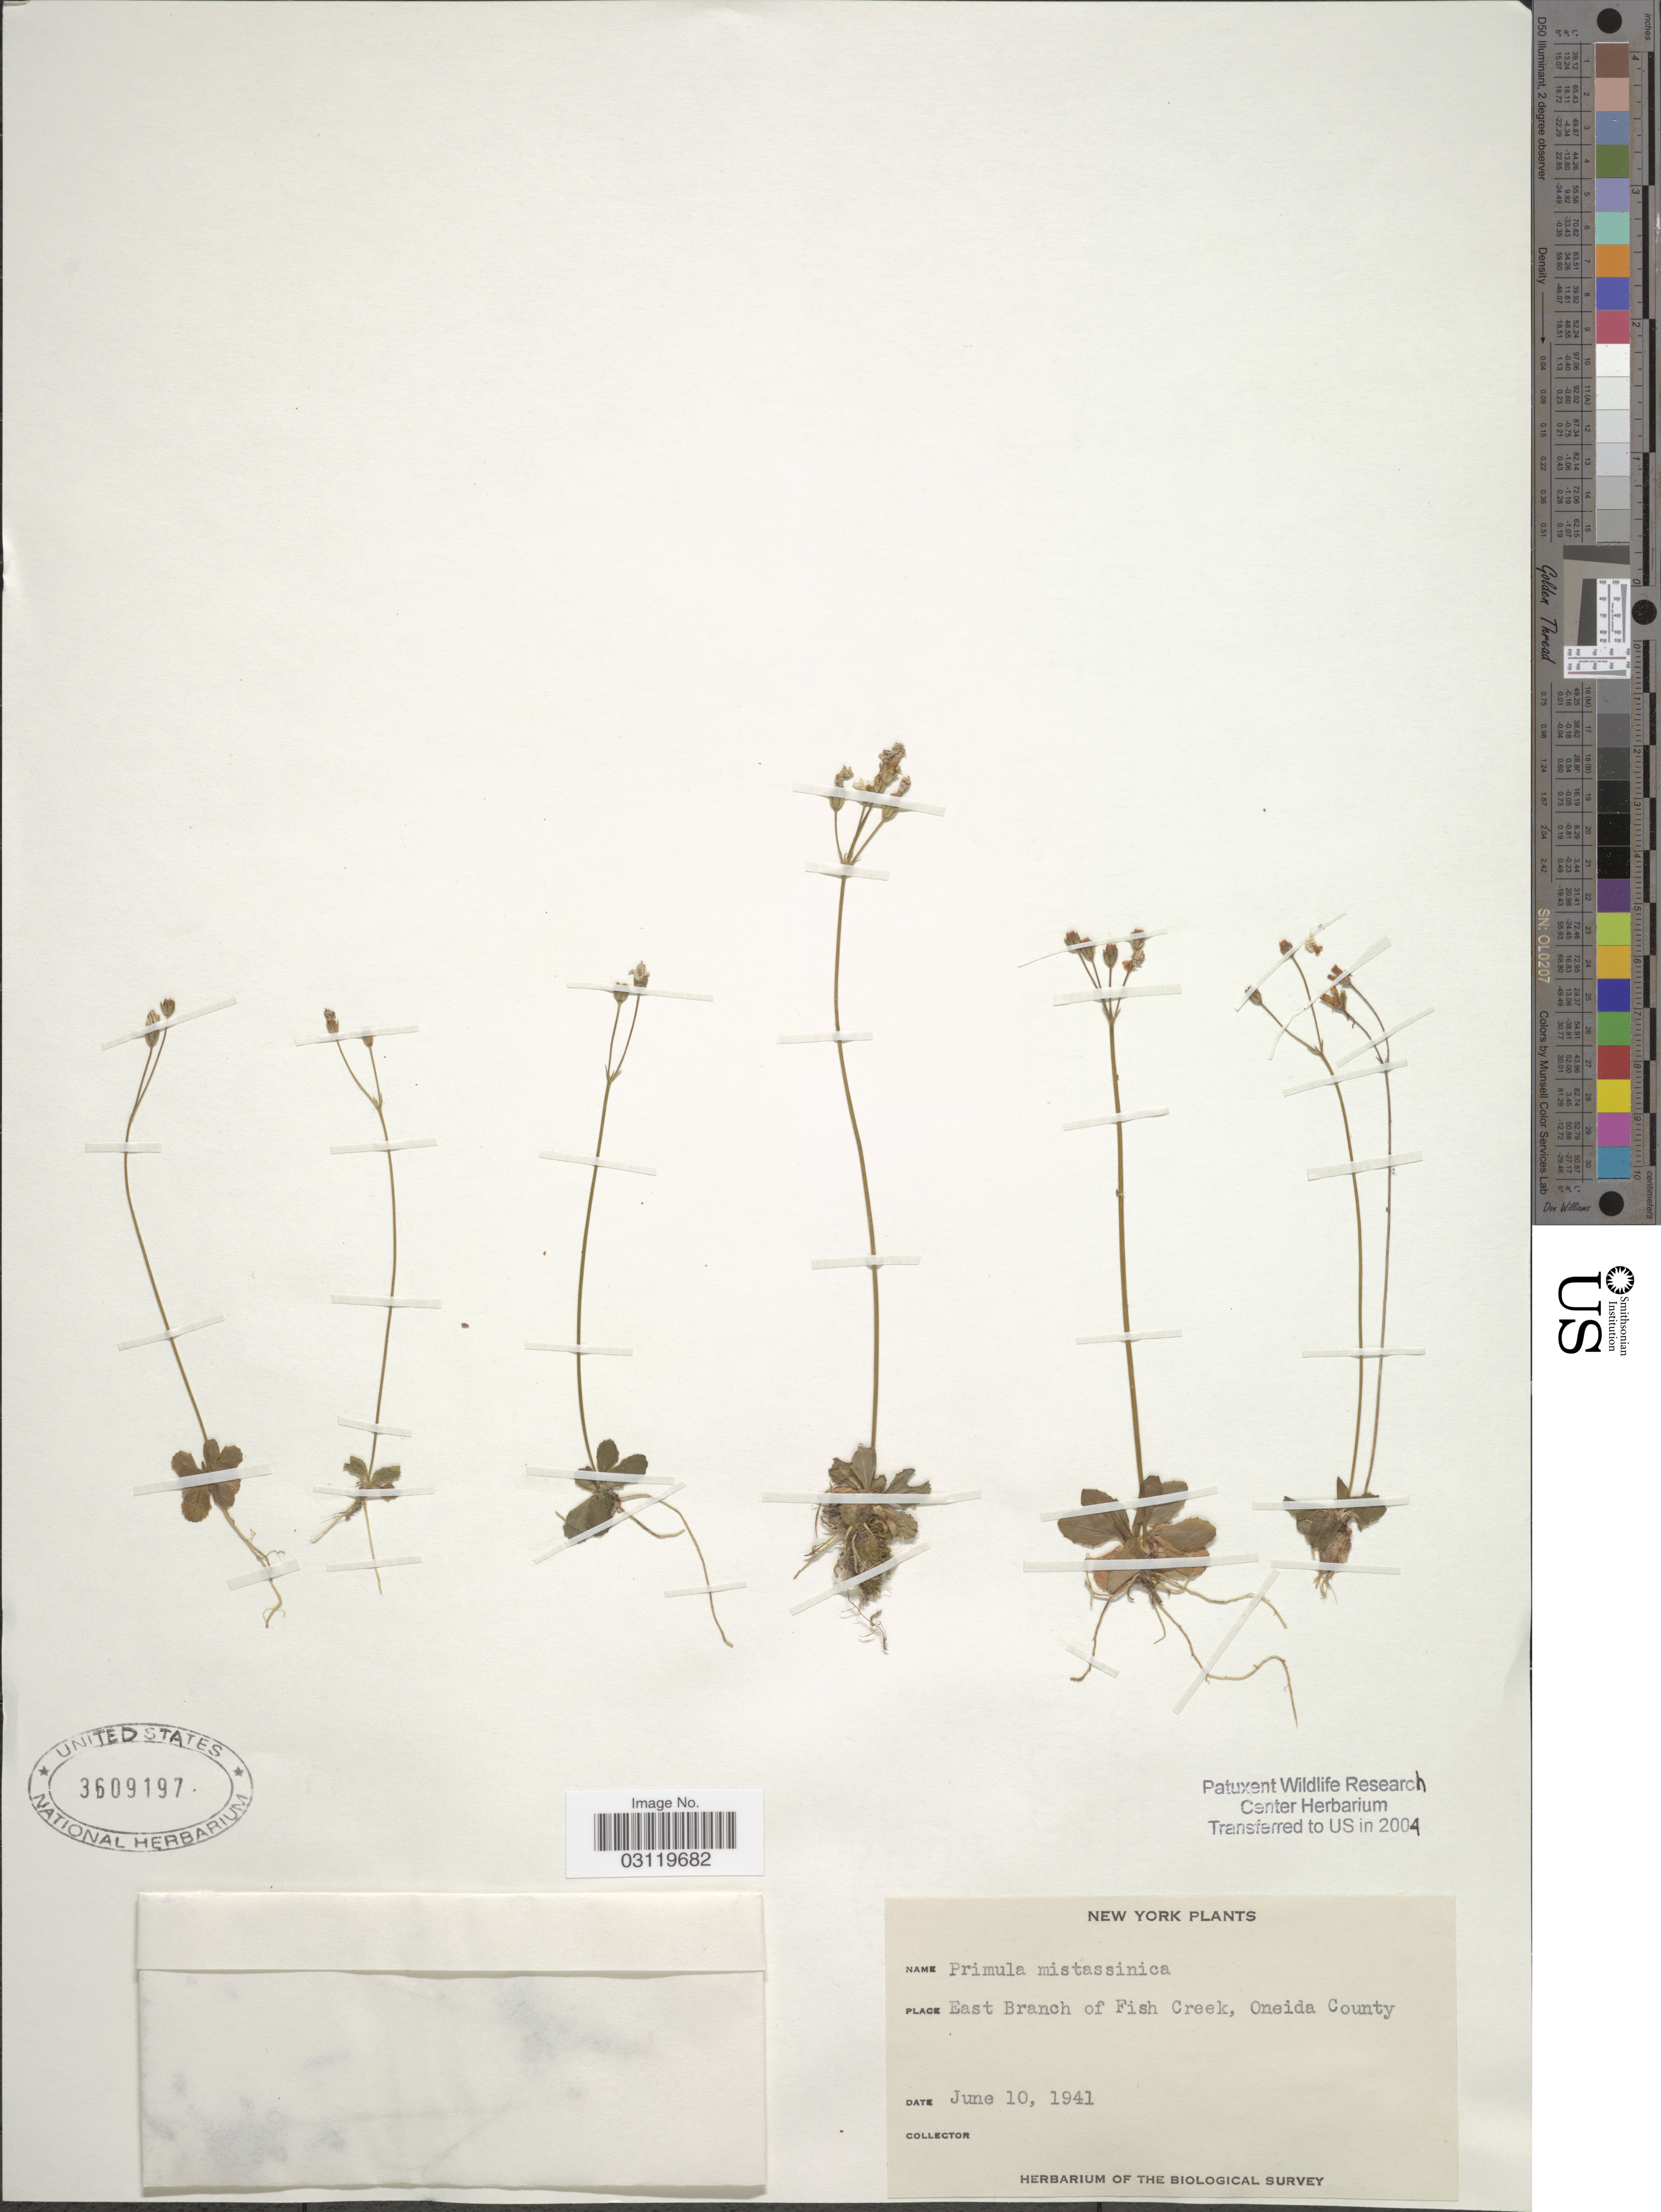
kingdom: Plantae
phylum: Tracheophyta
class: Magnoliopsida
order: Ericales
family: Primulaceae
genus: Primula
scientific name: Primula mistassinica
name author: Michx.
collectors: ex herb. of the Biological Survey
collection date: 1941-06-10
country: United States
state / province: New York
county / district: Oneida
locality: East Branch of Fish Creek, Oneida County.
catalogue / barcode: US 3609197